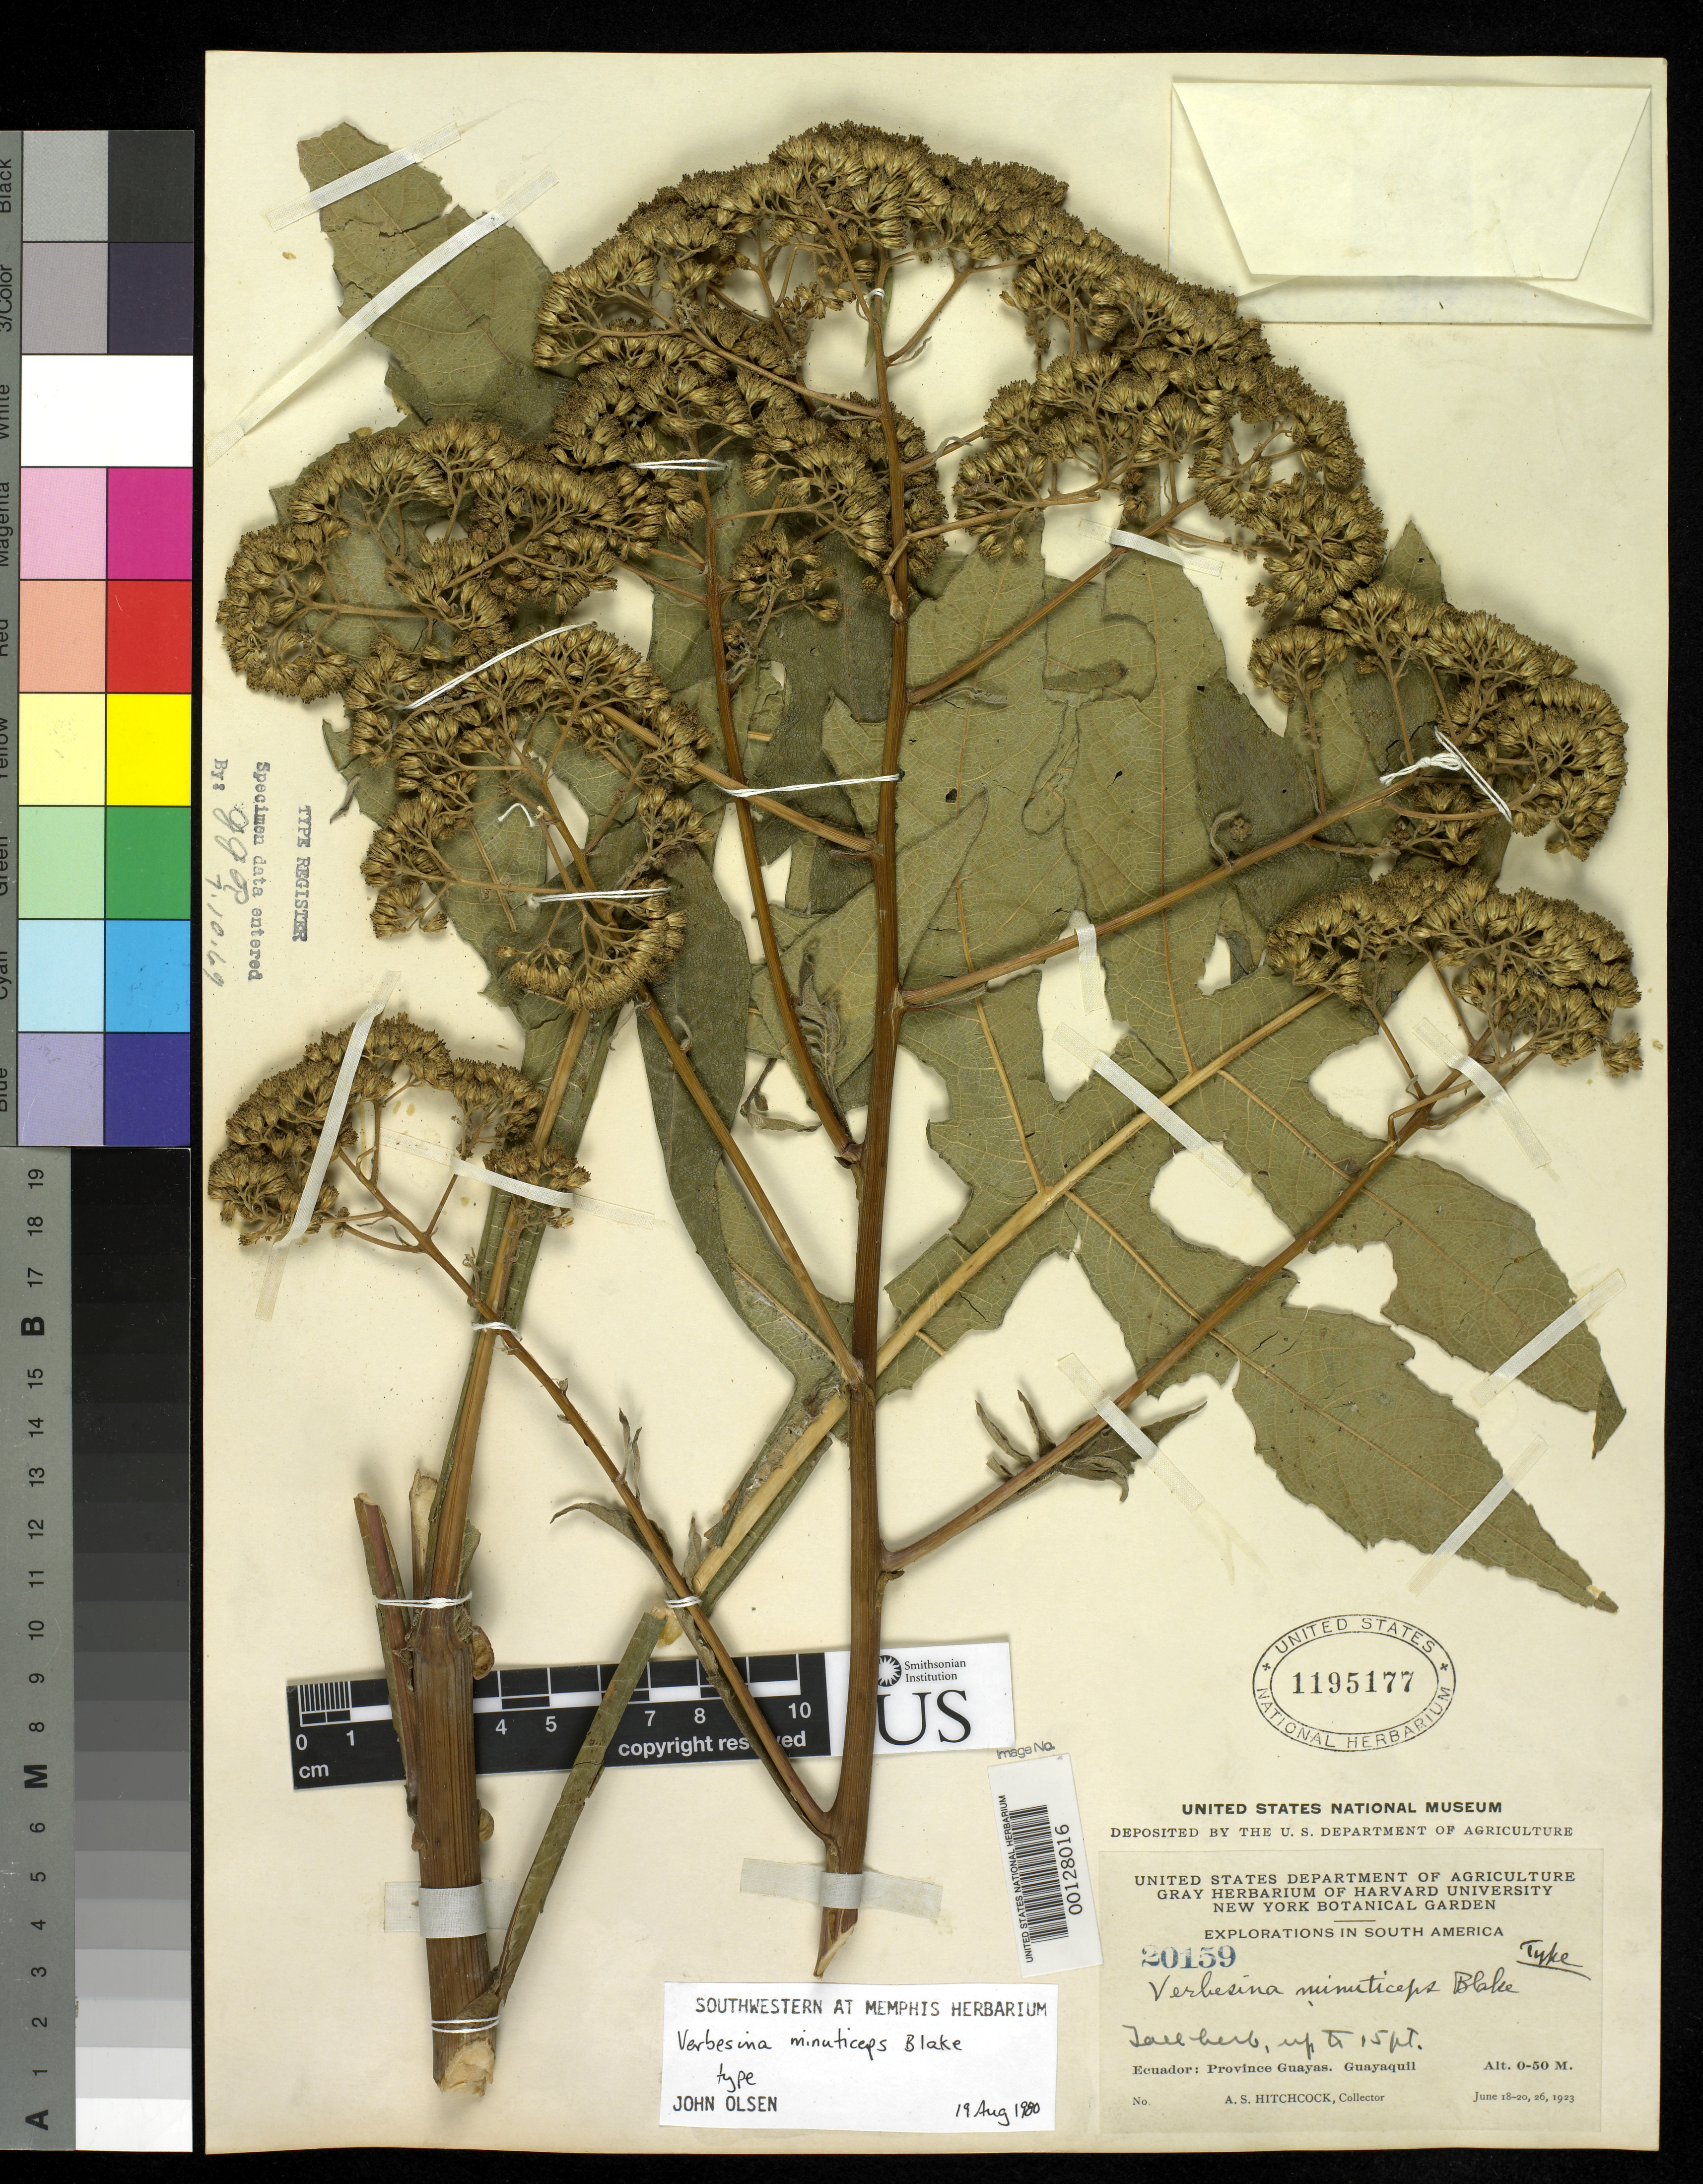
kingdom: Plantae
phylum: Tracheophyta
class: Magnoliopsida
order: Asterales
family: Asteraceae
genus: Verbesina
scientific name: Verbesina minuticeps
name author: S.F. Blake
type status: Holotype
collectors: A. S. Hitchcock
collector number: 20159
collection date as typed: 18 Jun 1923 to 26 Jun 1923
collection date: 1923-06-18/1923-06-26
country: Ecuador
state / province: Guayas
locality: Guayaquil.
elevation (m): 0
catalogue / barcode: US 1195177